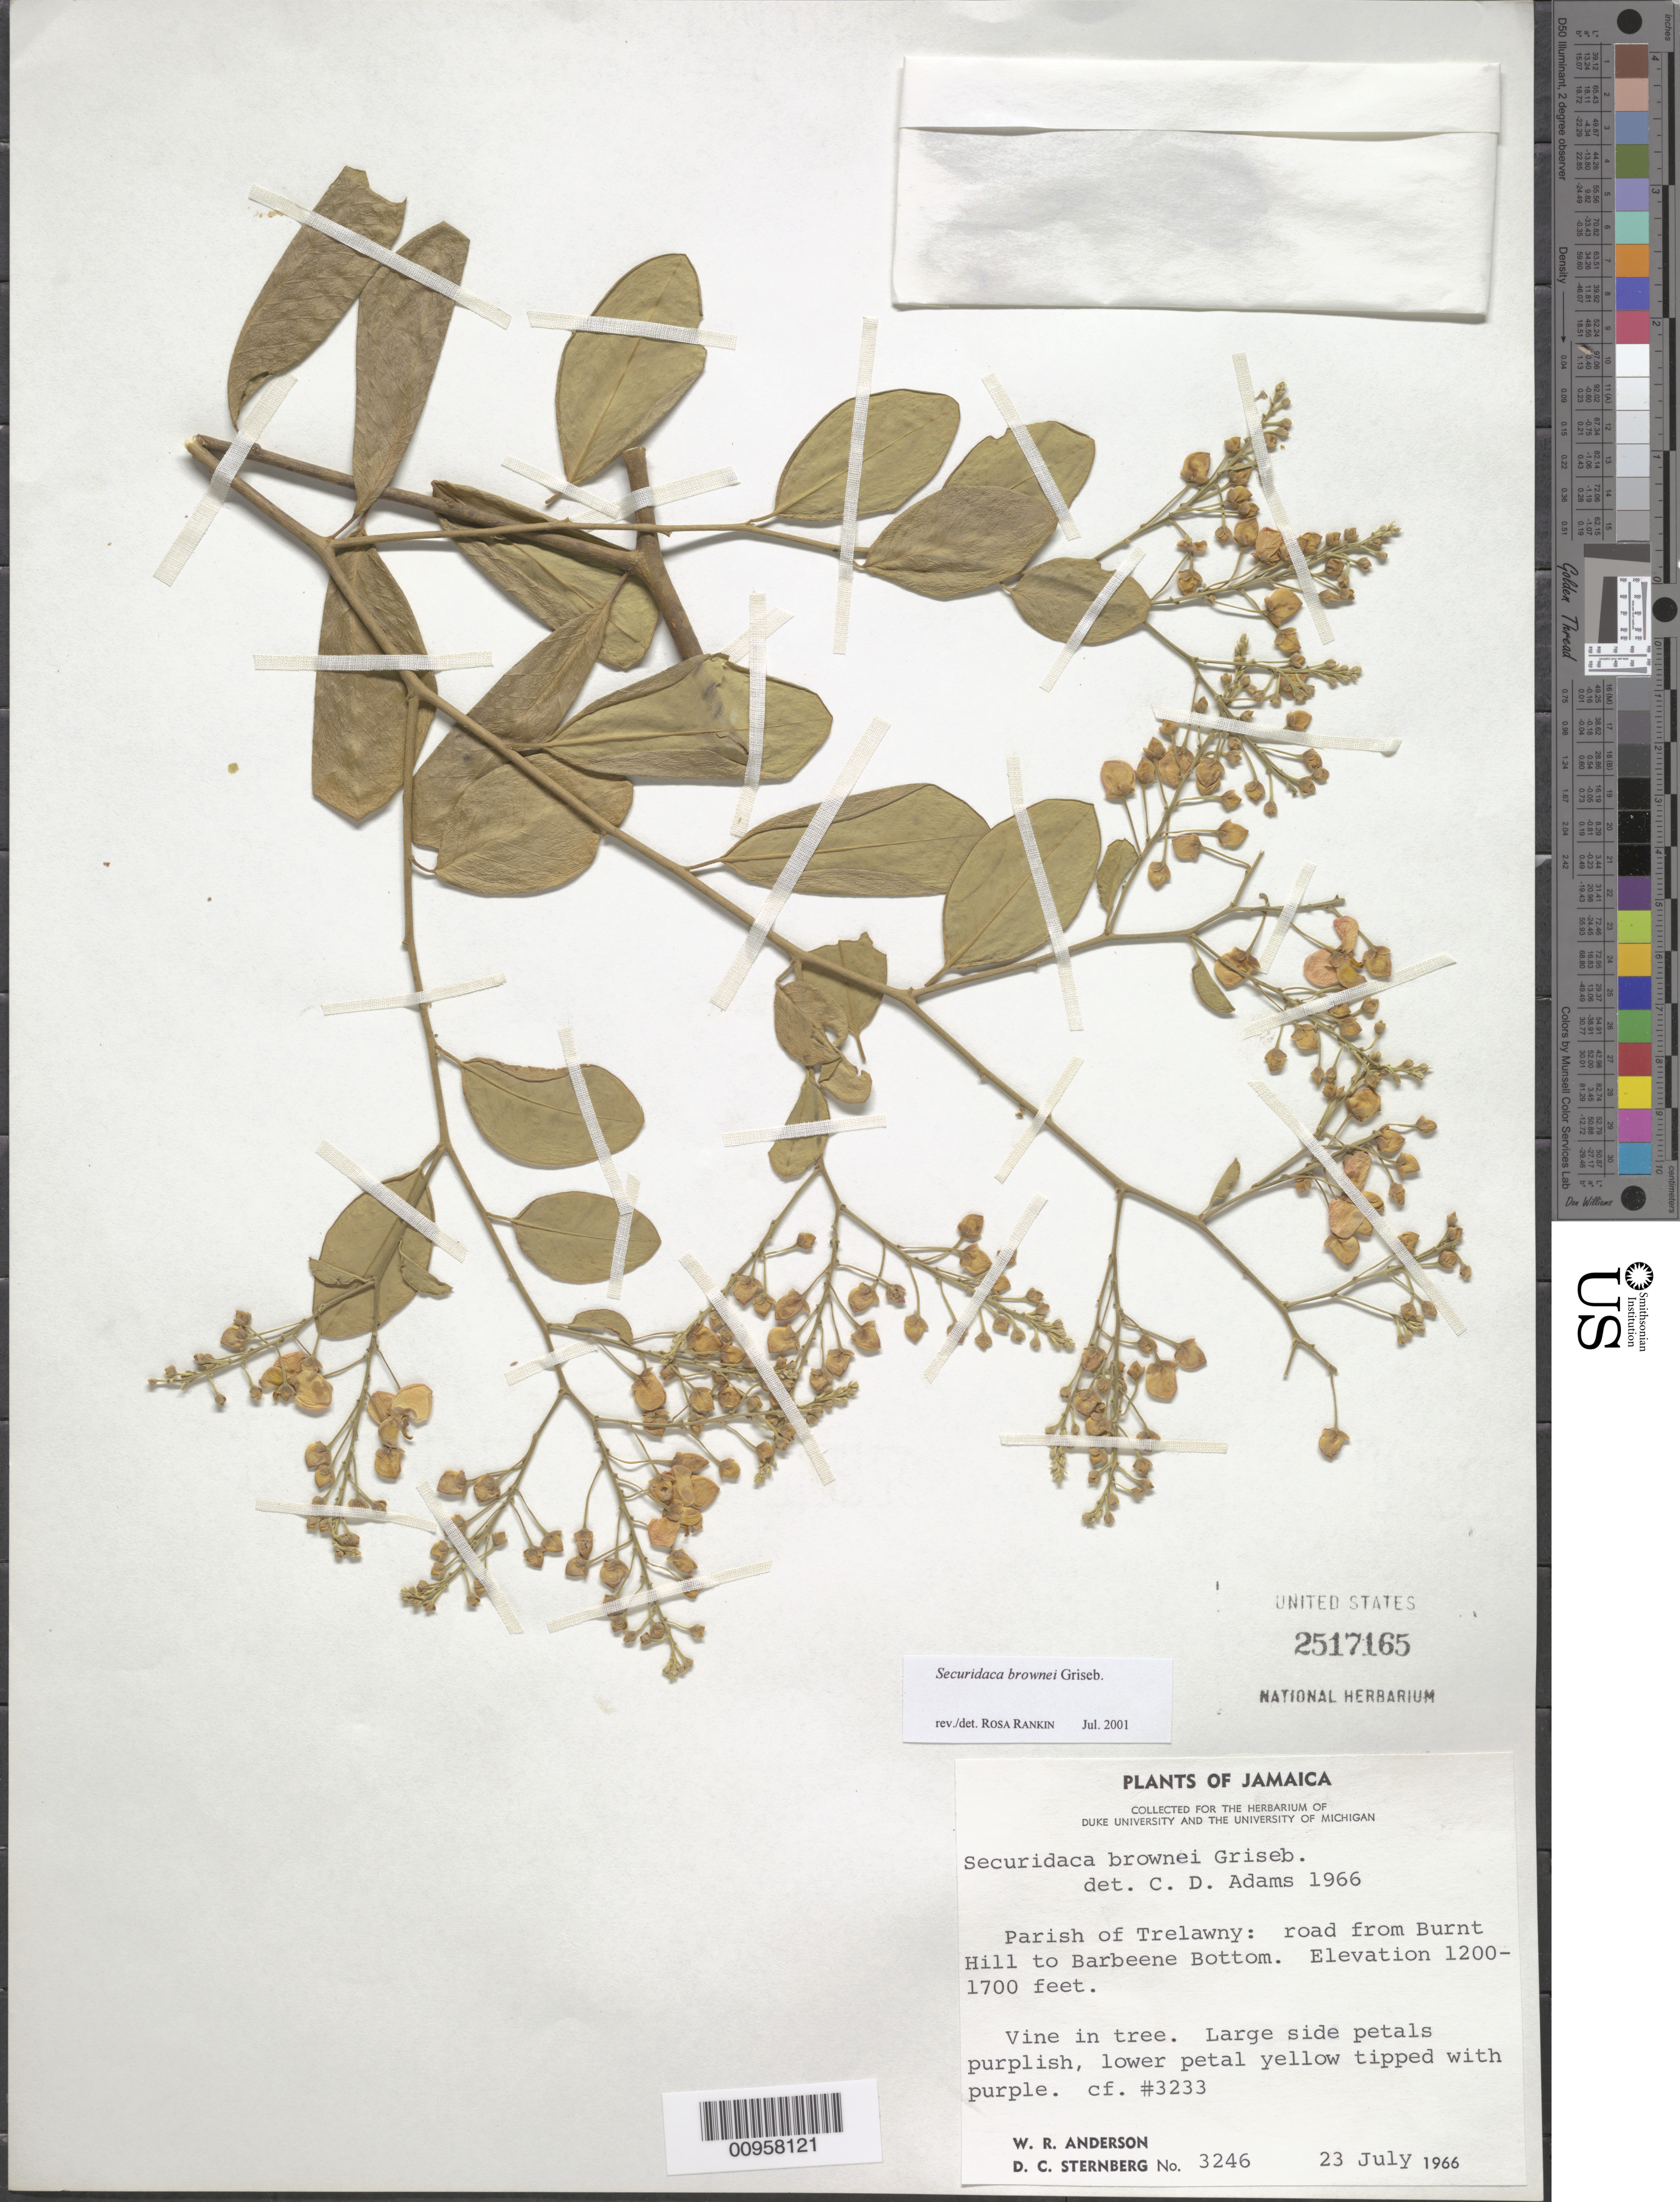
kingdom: Plantae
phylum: Tracheophyta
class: Magnoliopsida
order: Fabales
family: Polygalaceae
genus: Securidaca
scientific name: Securidaca brownei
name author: Griseb.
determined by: Rankin Rodriguez, Rosa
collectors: W. R. Anderson & D. Sternberg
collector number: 3246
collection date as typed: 23 Jul 1966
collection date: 1966-07-23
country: Jamaica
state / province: Trelawny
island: Jamaica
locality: Road from Burnt Hill to Barbeene Bottom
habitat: In tree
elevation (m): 366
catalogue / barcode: US 2517165